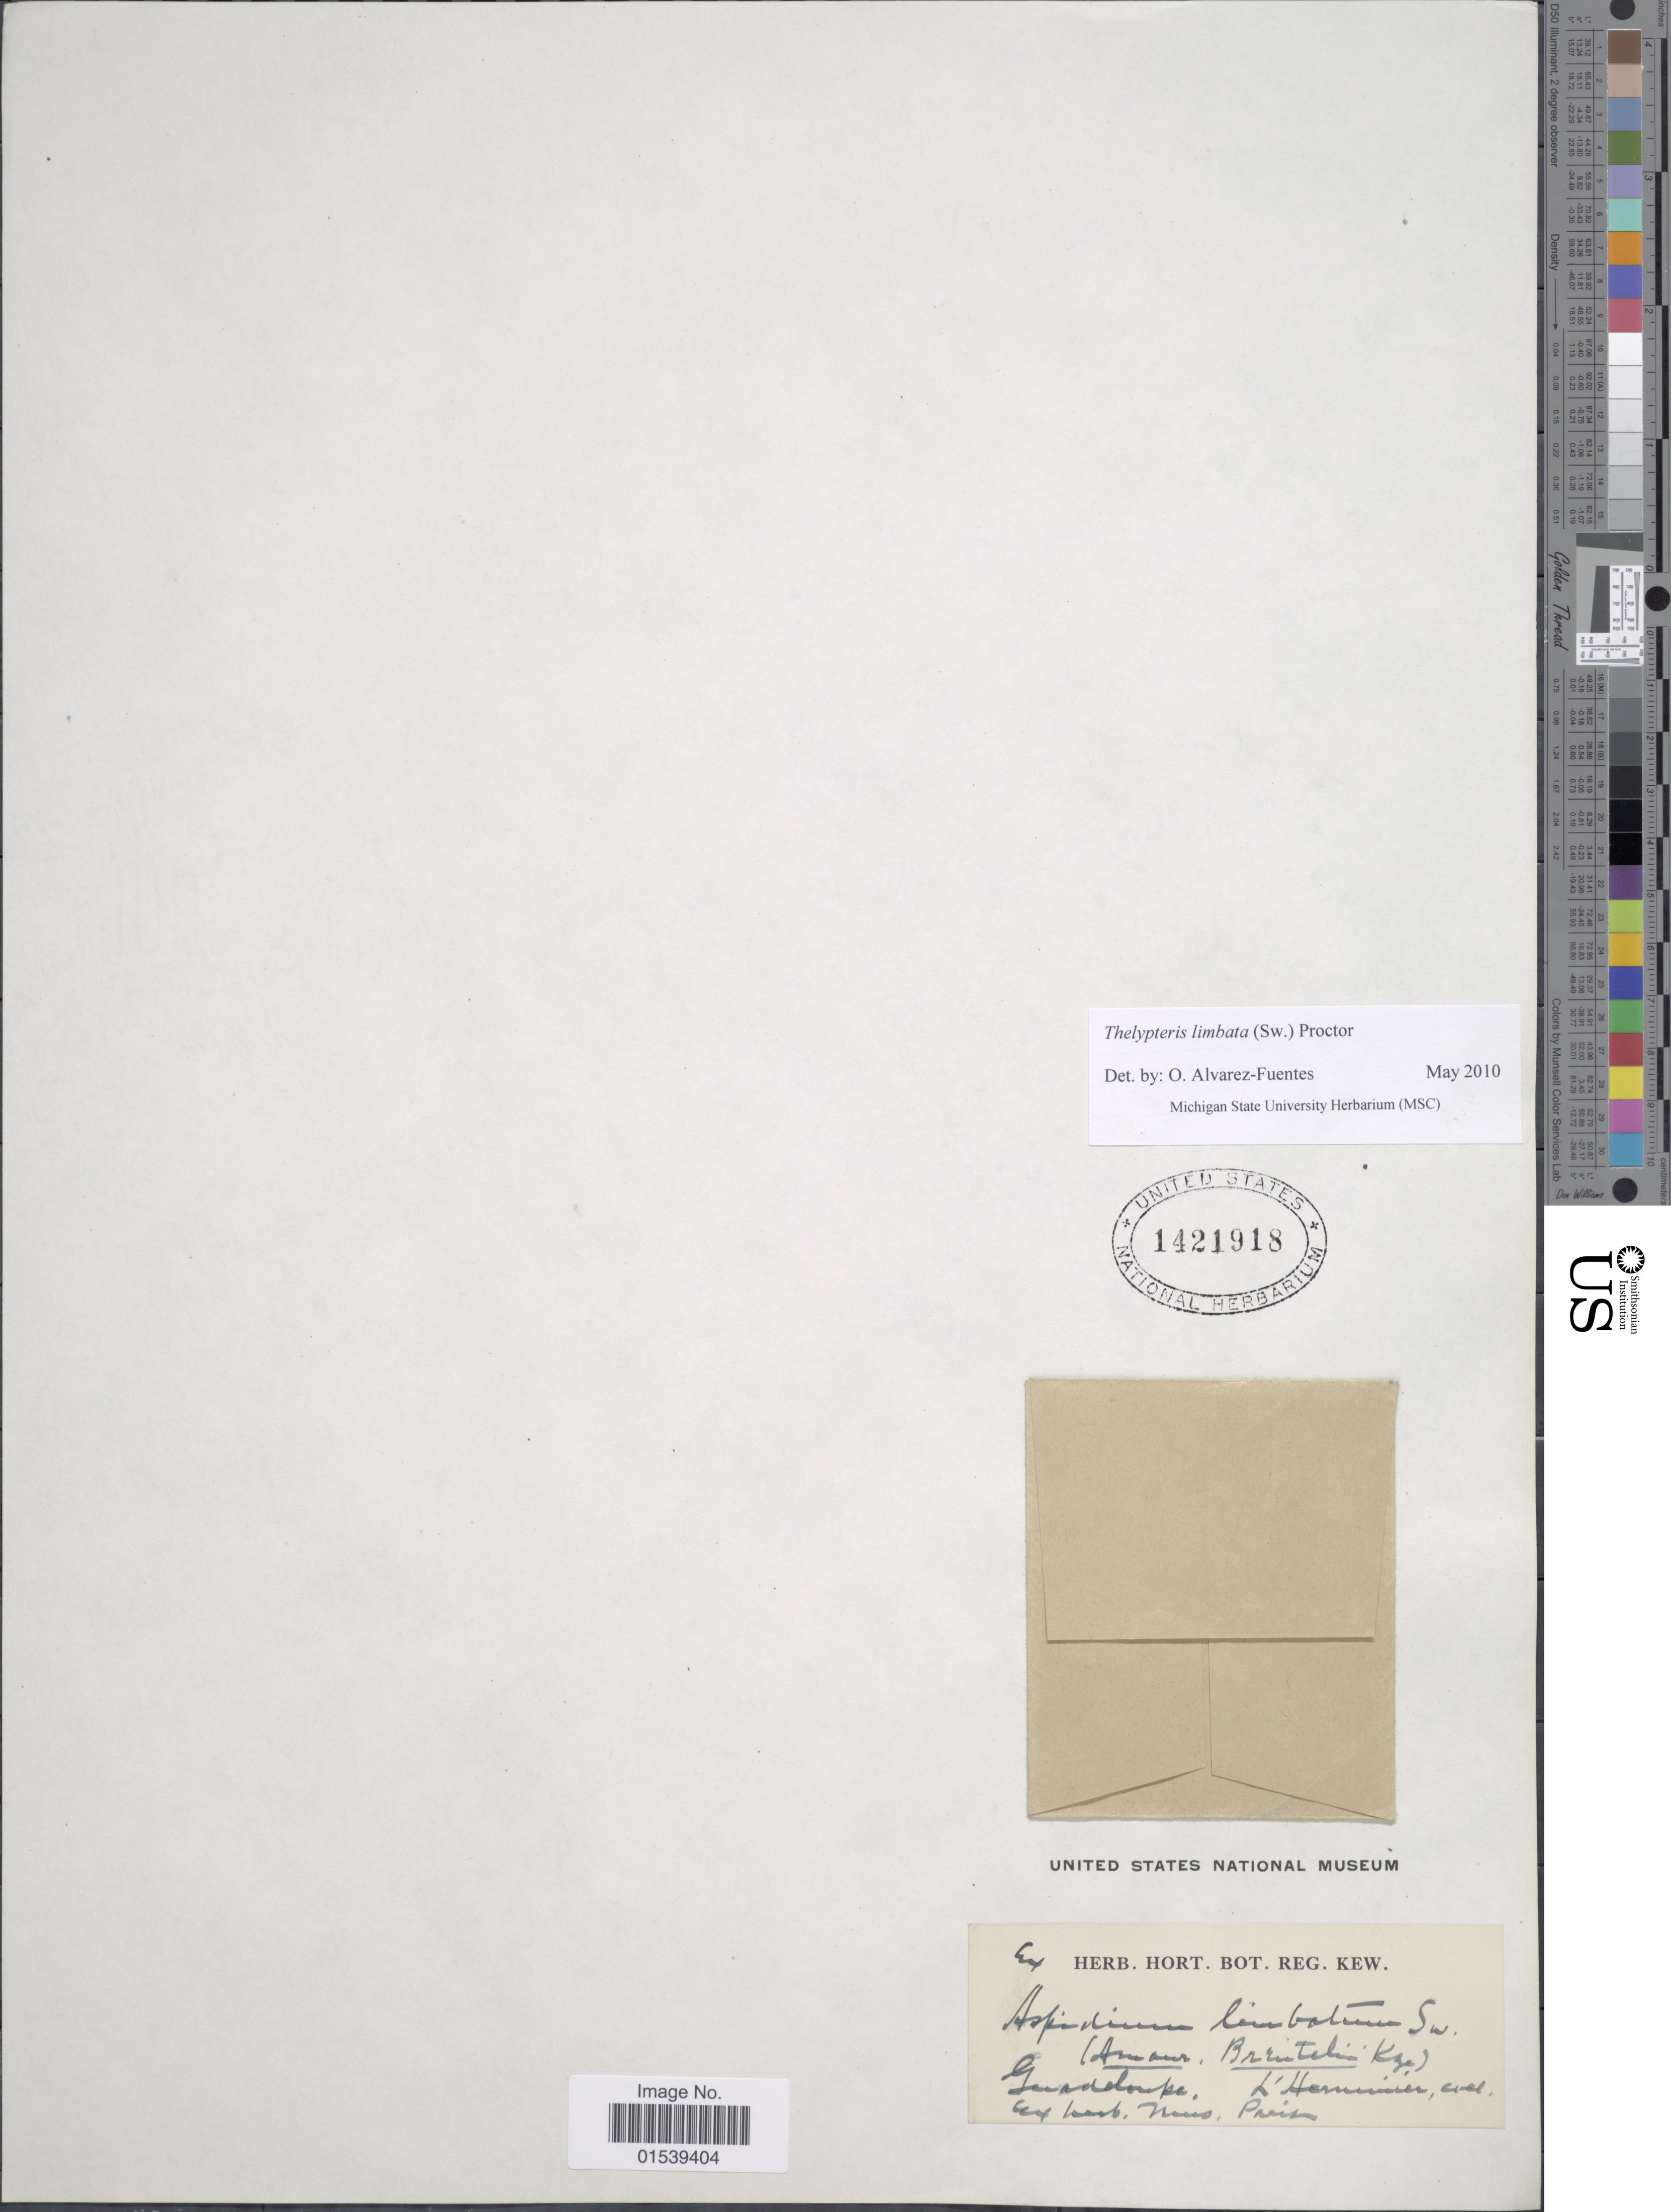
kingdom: Plantae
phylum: Tracheophyta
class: Polypodiopsida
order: Polypodiales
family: Thelypteridaceae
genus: Amauropelta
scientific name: Amauropelta limbata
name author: (Sw.) Pic. Serm.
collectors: -. L'Herminier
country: Guadeloupe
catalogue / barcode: US 1421918